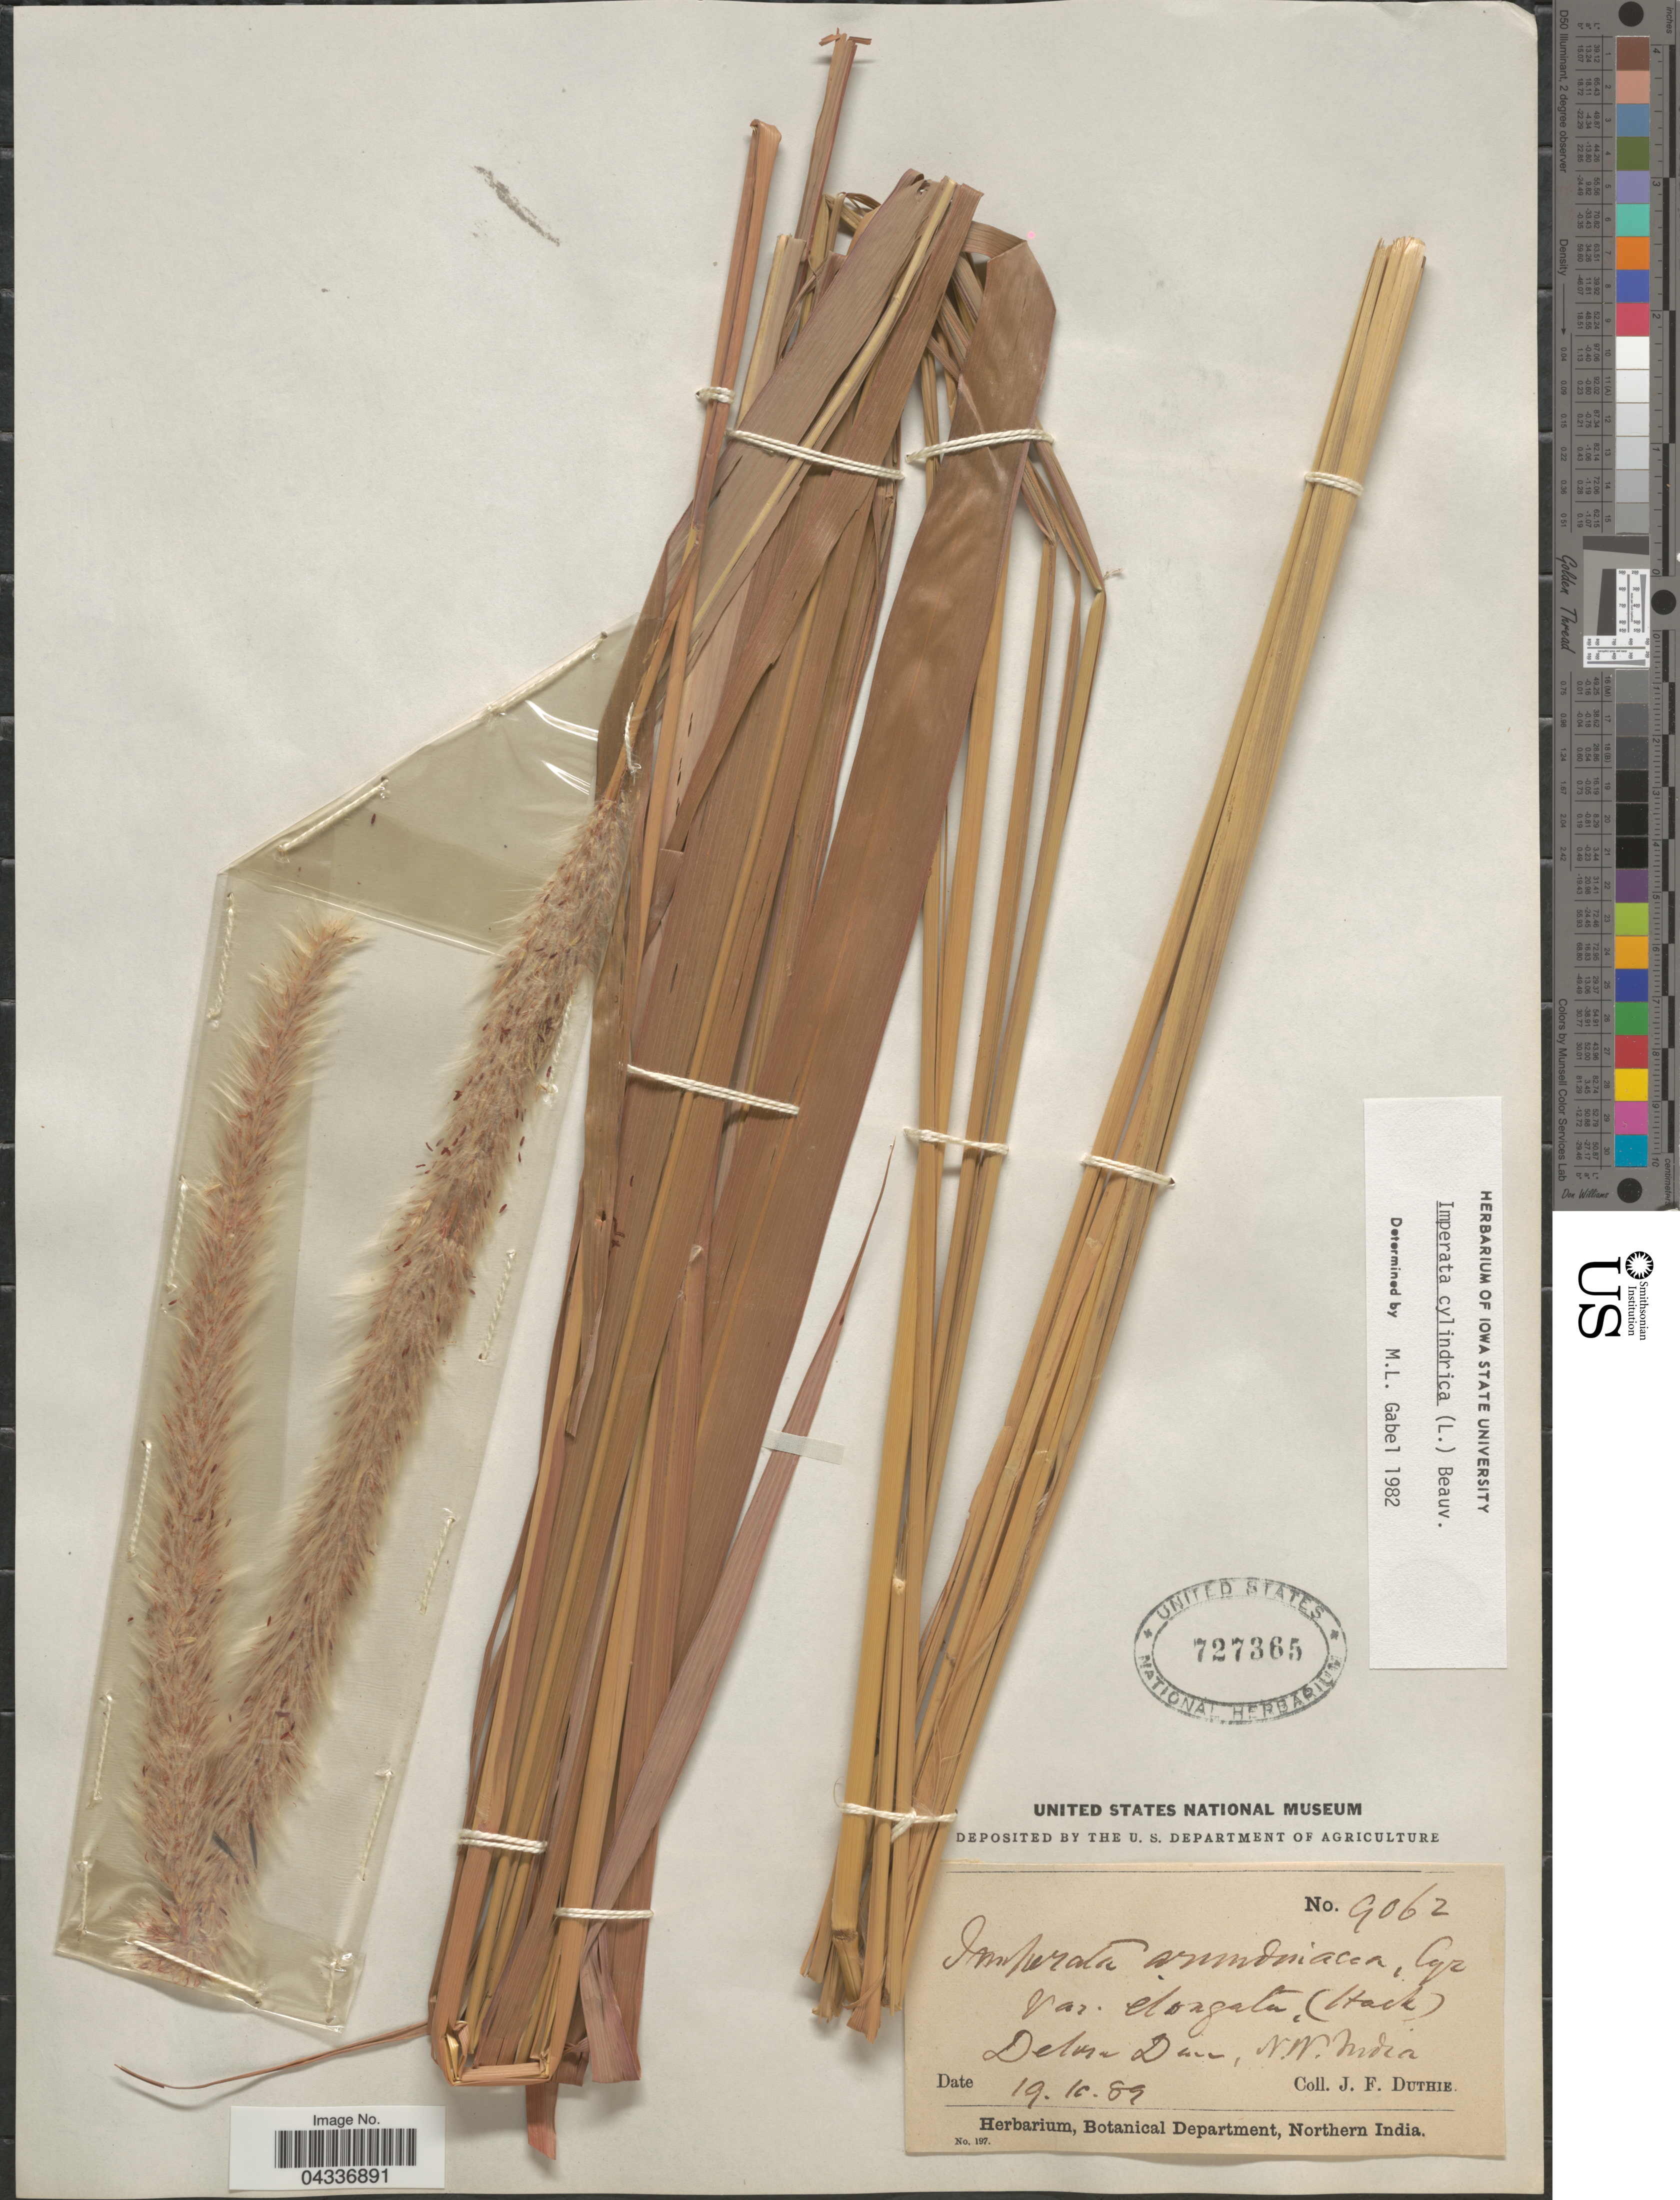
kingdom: Plantae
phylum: Tracheophyta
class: Liliopsida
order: Poales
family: Poaceae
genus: Imperata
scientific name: Imperata cylindrica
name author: (L.) P. Beauv.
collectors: J. F. Duthie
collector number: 9062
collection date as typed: Transcribed d/m/y: 19/10/89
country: India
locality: Dehra Dun, N.W. India.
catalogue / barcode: US 727365